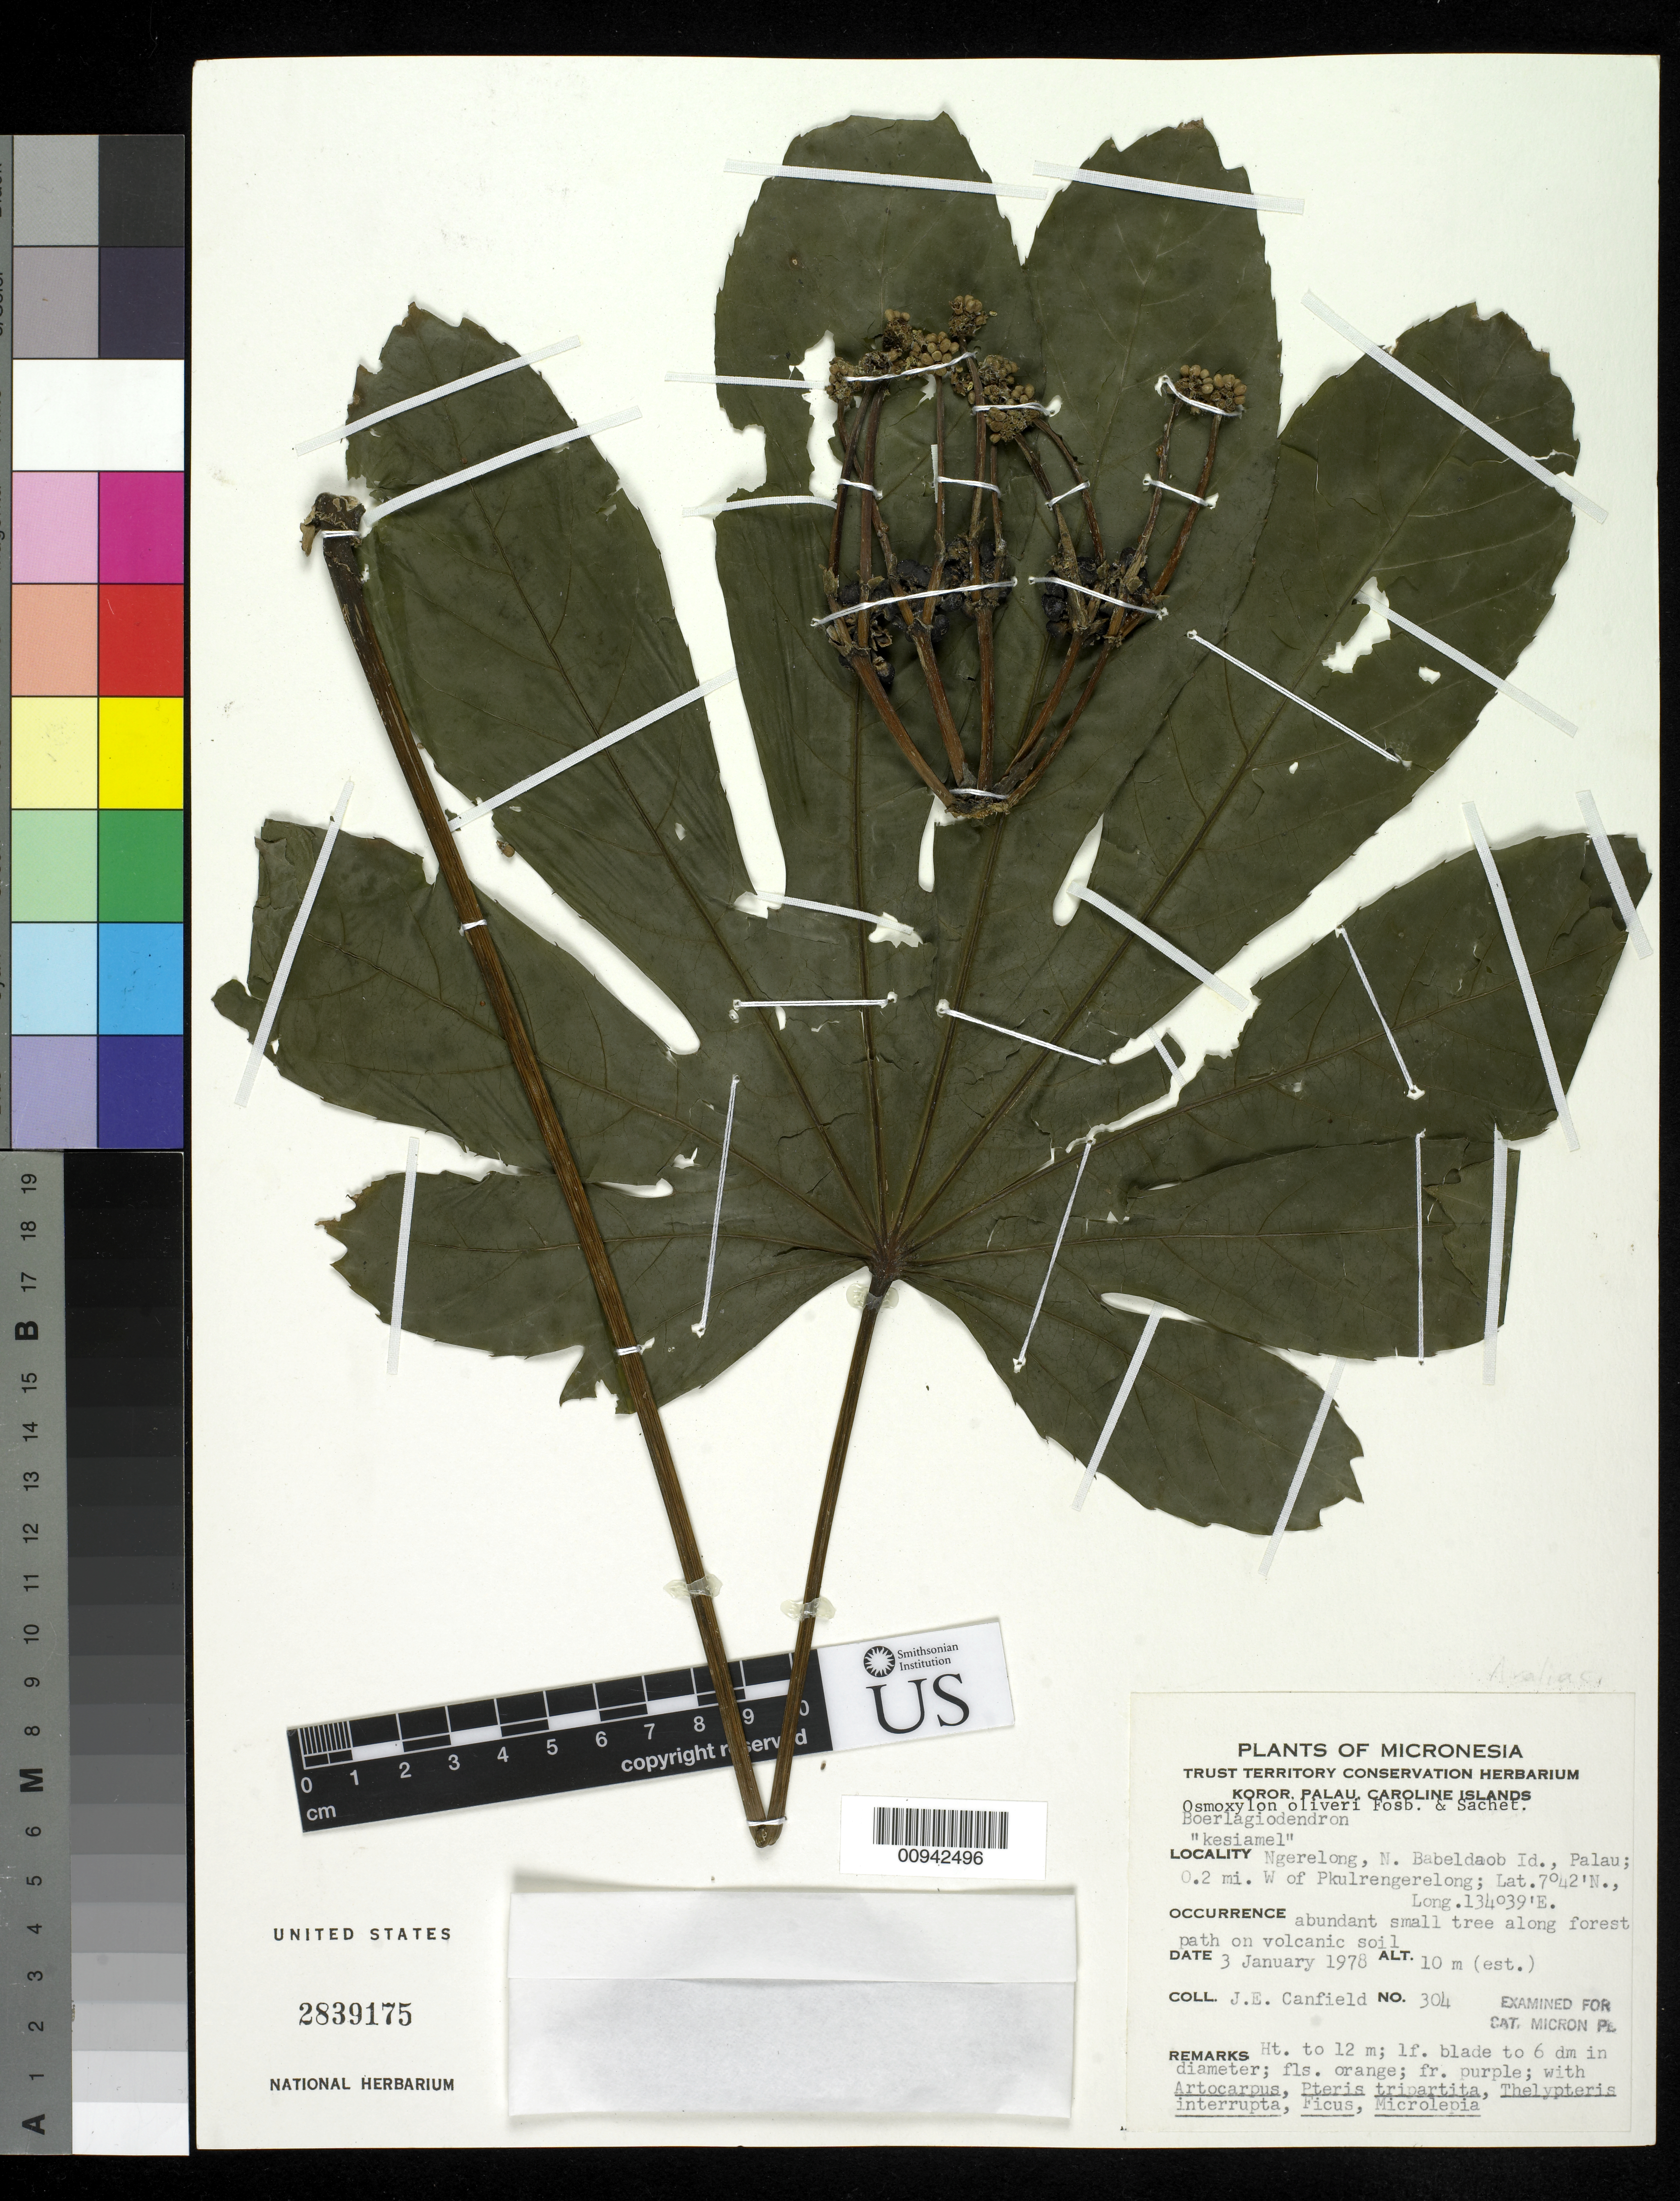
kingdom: Plantae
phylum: Tracheophyta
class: Magnoliopsida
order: Apiales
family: Araliaceae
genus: Osmoxylon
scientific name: Osmoxylon oliveri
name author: Fosberg & Sachet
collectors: J. E. Canfield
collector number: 304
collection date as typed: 03 Jan 1978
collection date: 1978-01-03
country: Palau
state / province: Koror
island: Babeldaob [Babelthuap]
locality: Ngerelong, N Babeldaob I., 0.2 mi. W of Pkulrengerelong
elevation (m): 10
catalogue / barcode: US 2839175